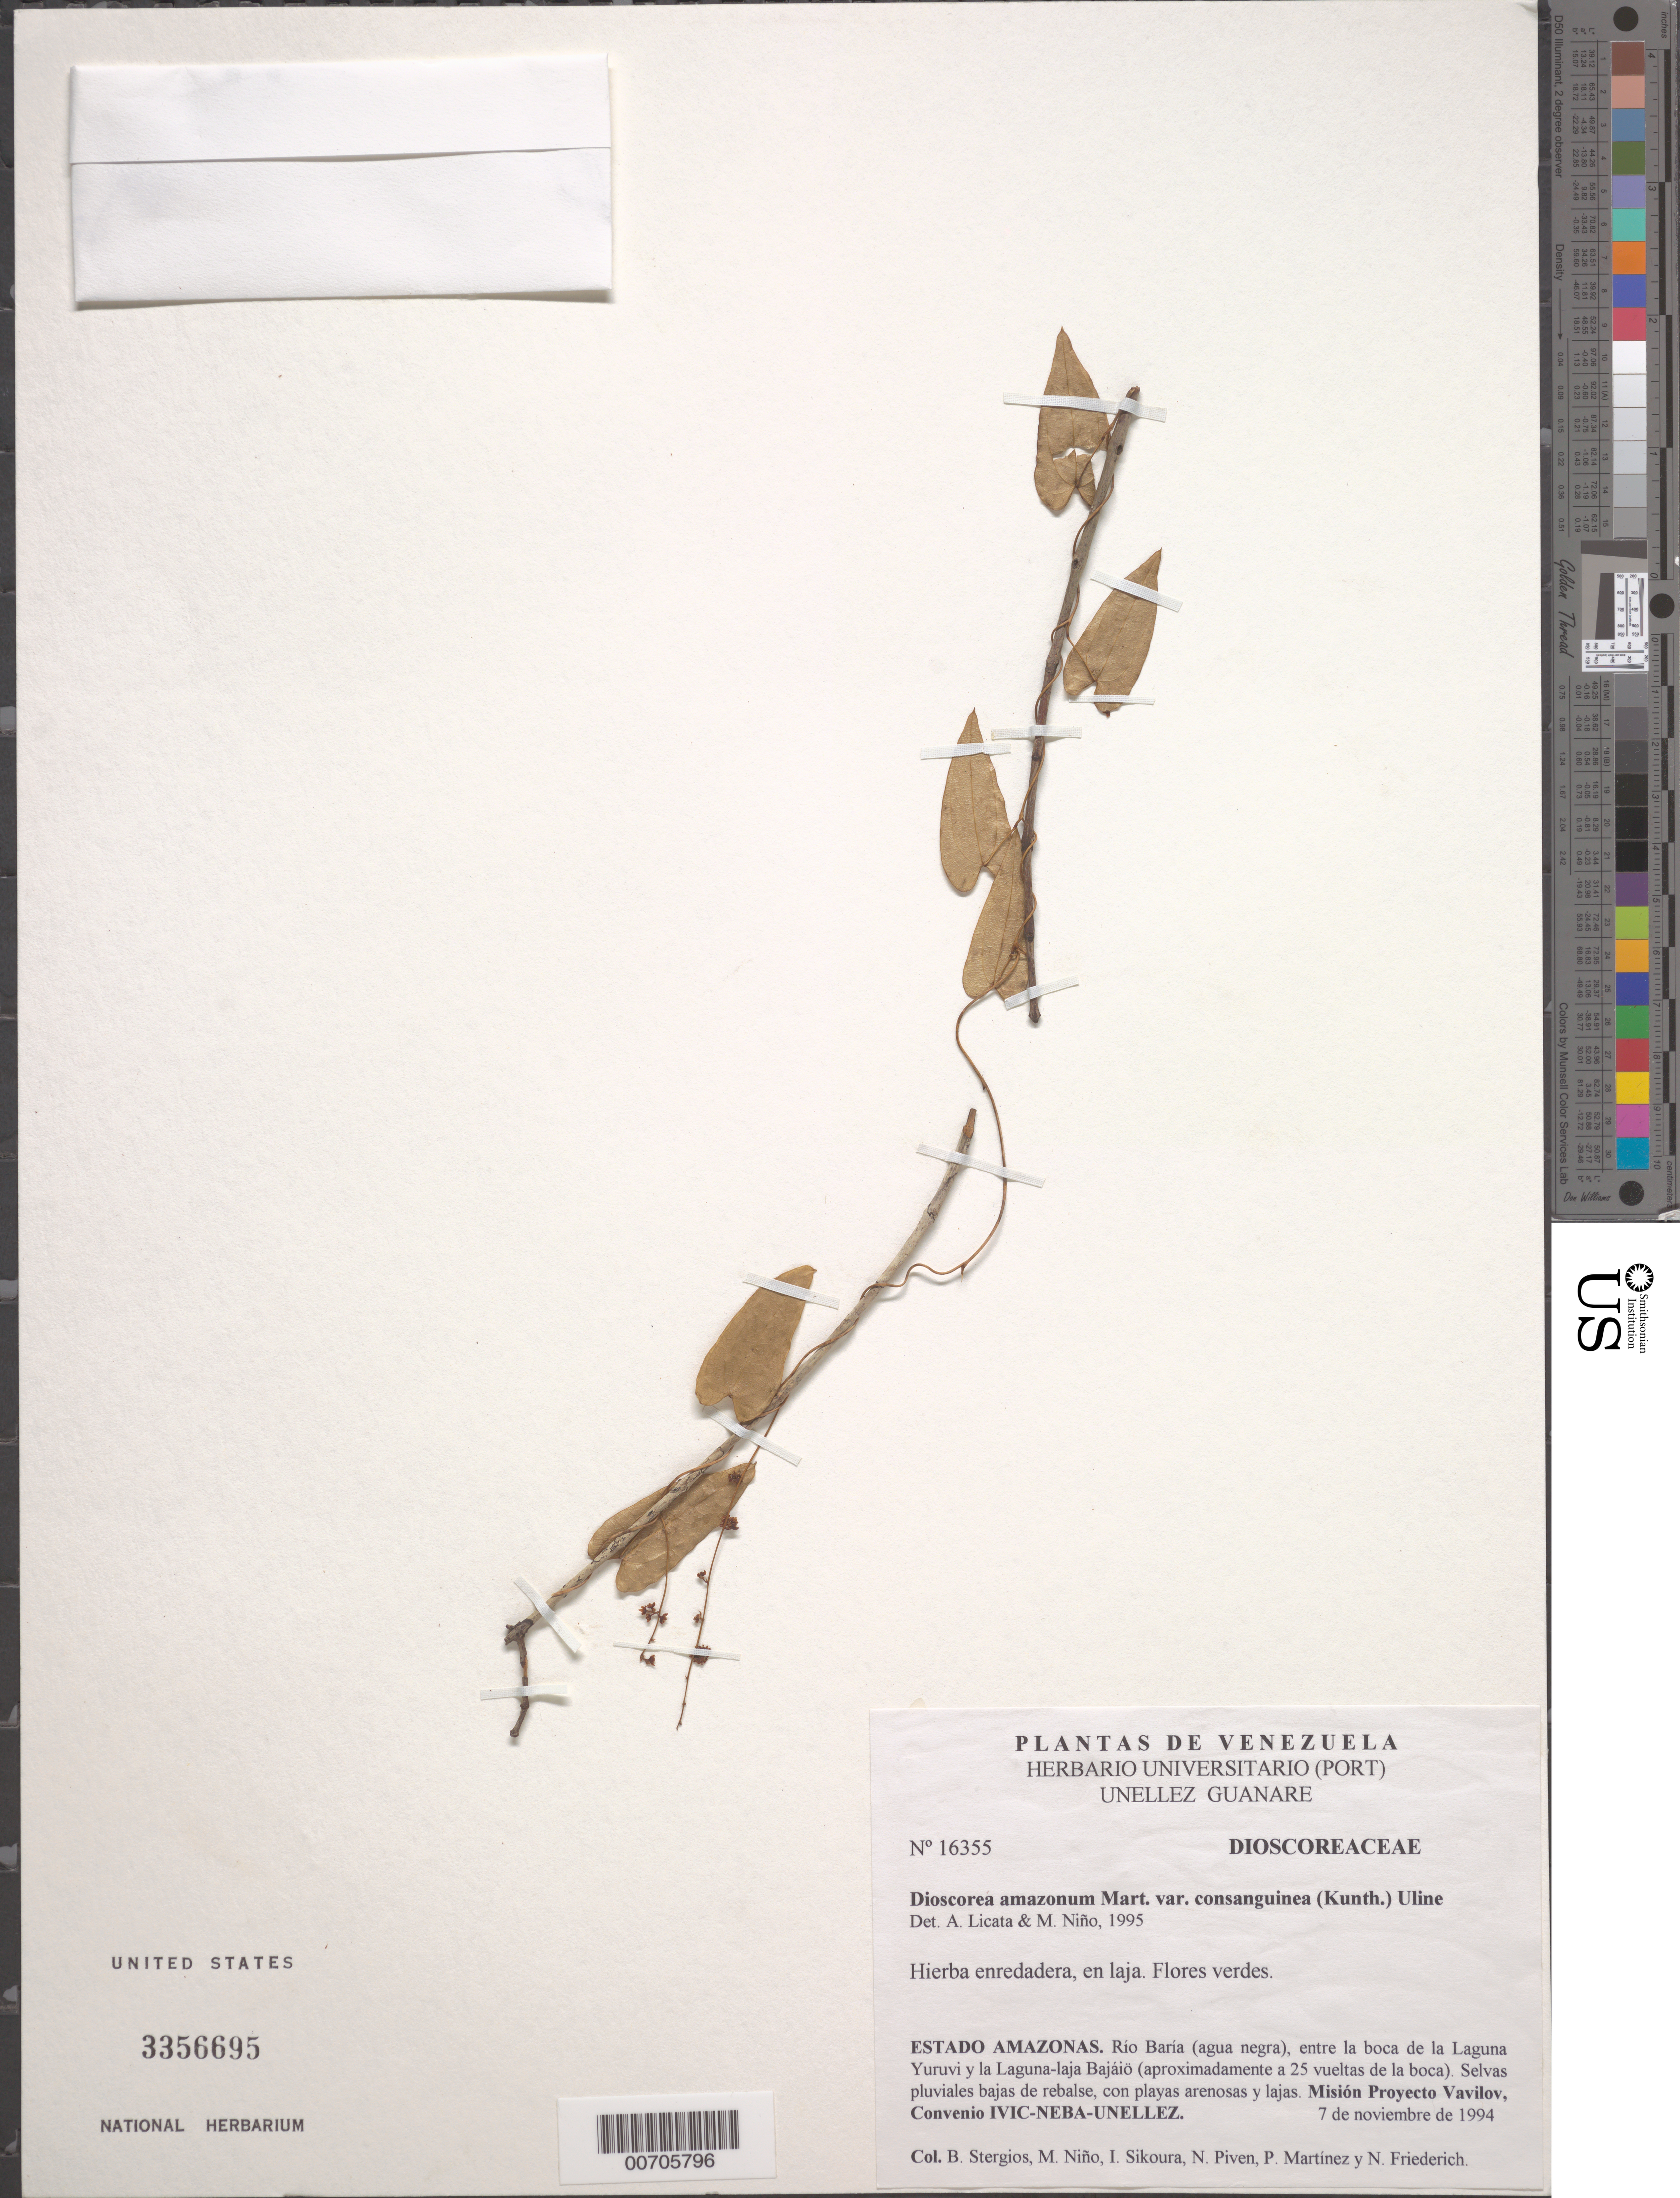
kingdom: Plantae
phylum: Tracheophyta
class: Liliopsida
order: Dioscoreales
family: Dioscoreaceae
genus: Dioscorea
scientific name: Dioscorea amazonum var. consanguinea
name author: (Kunth)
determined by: Licata, A.; Niño, S. M.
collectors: B. G. Stergios, S. M. Niño, I. Sikoura, N. Piven, P. Martinez & N. Friederich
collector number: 16355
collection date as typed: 7-Nov-94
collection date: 1994-11-07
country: Venezuela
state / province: Amazonas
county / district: Río Negro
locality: Río Baría, entre la boca de la Laguna Yuruvi y la Laguna-laja Bajáiö (aprox. a 25 vueltas de la boca)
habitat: Selvas pluviales bajas de rebalse, con playas arenosas y lajas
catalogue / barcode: US 3356695